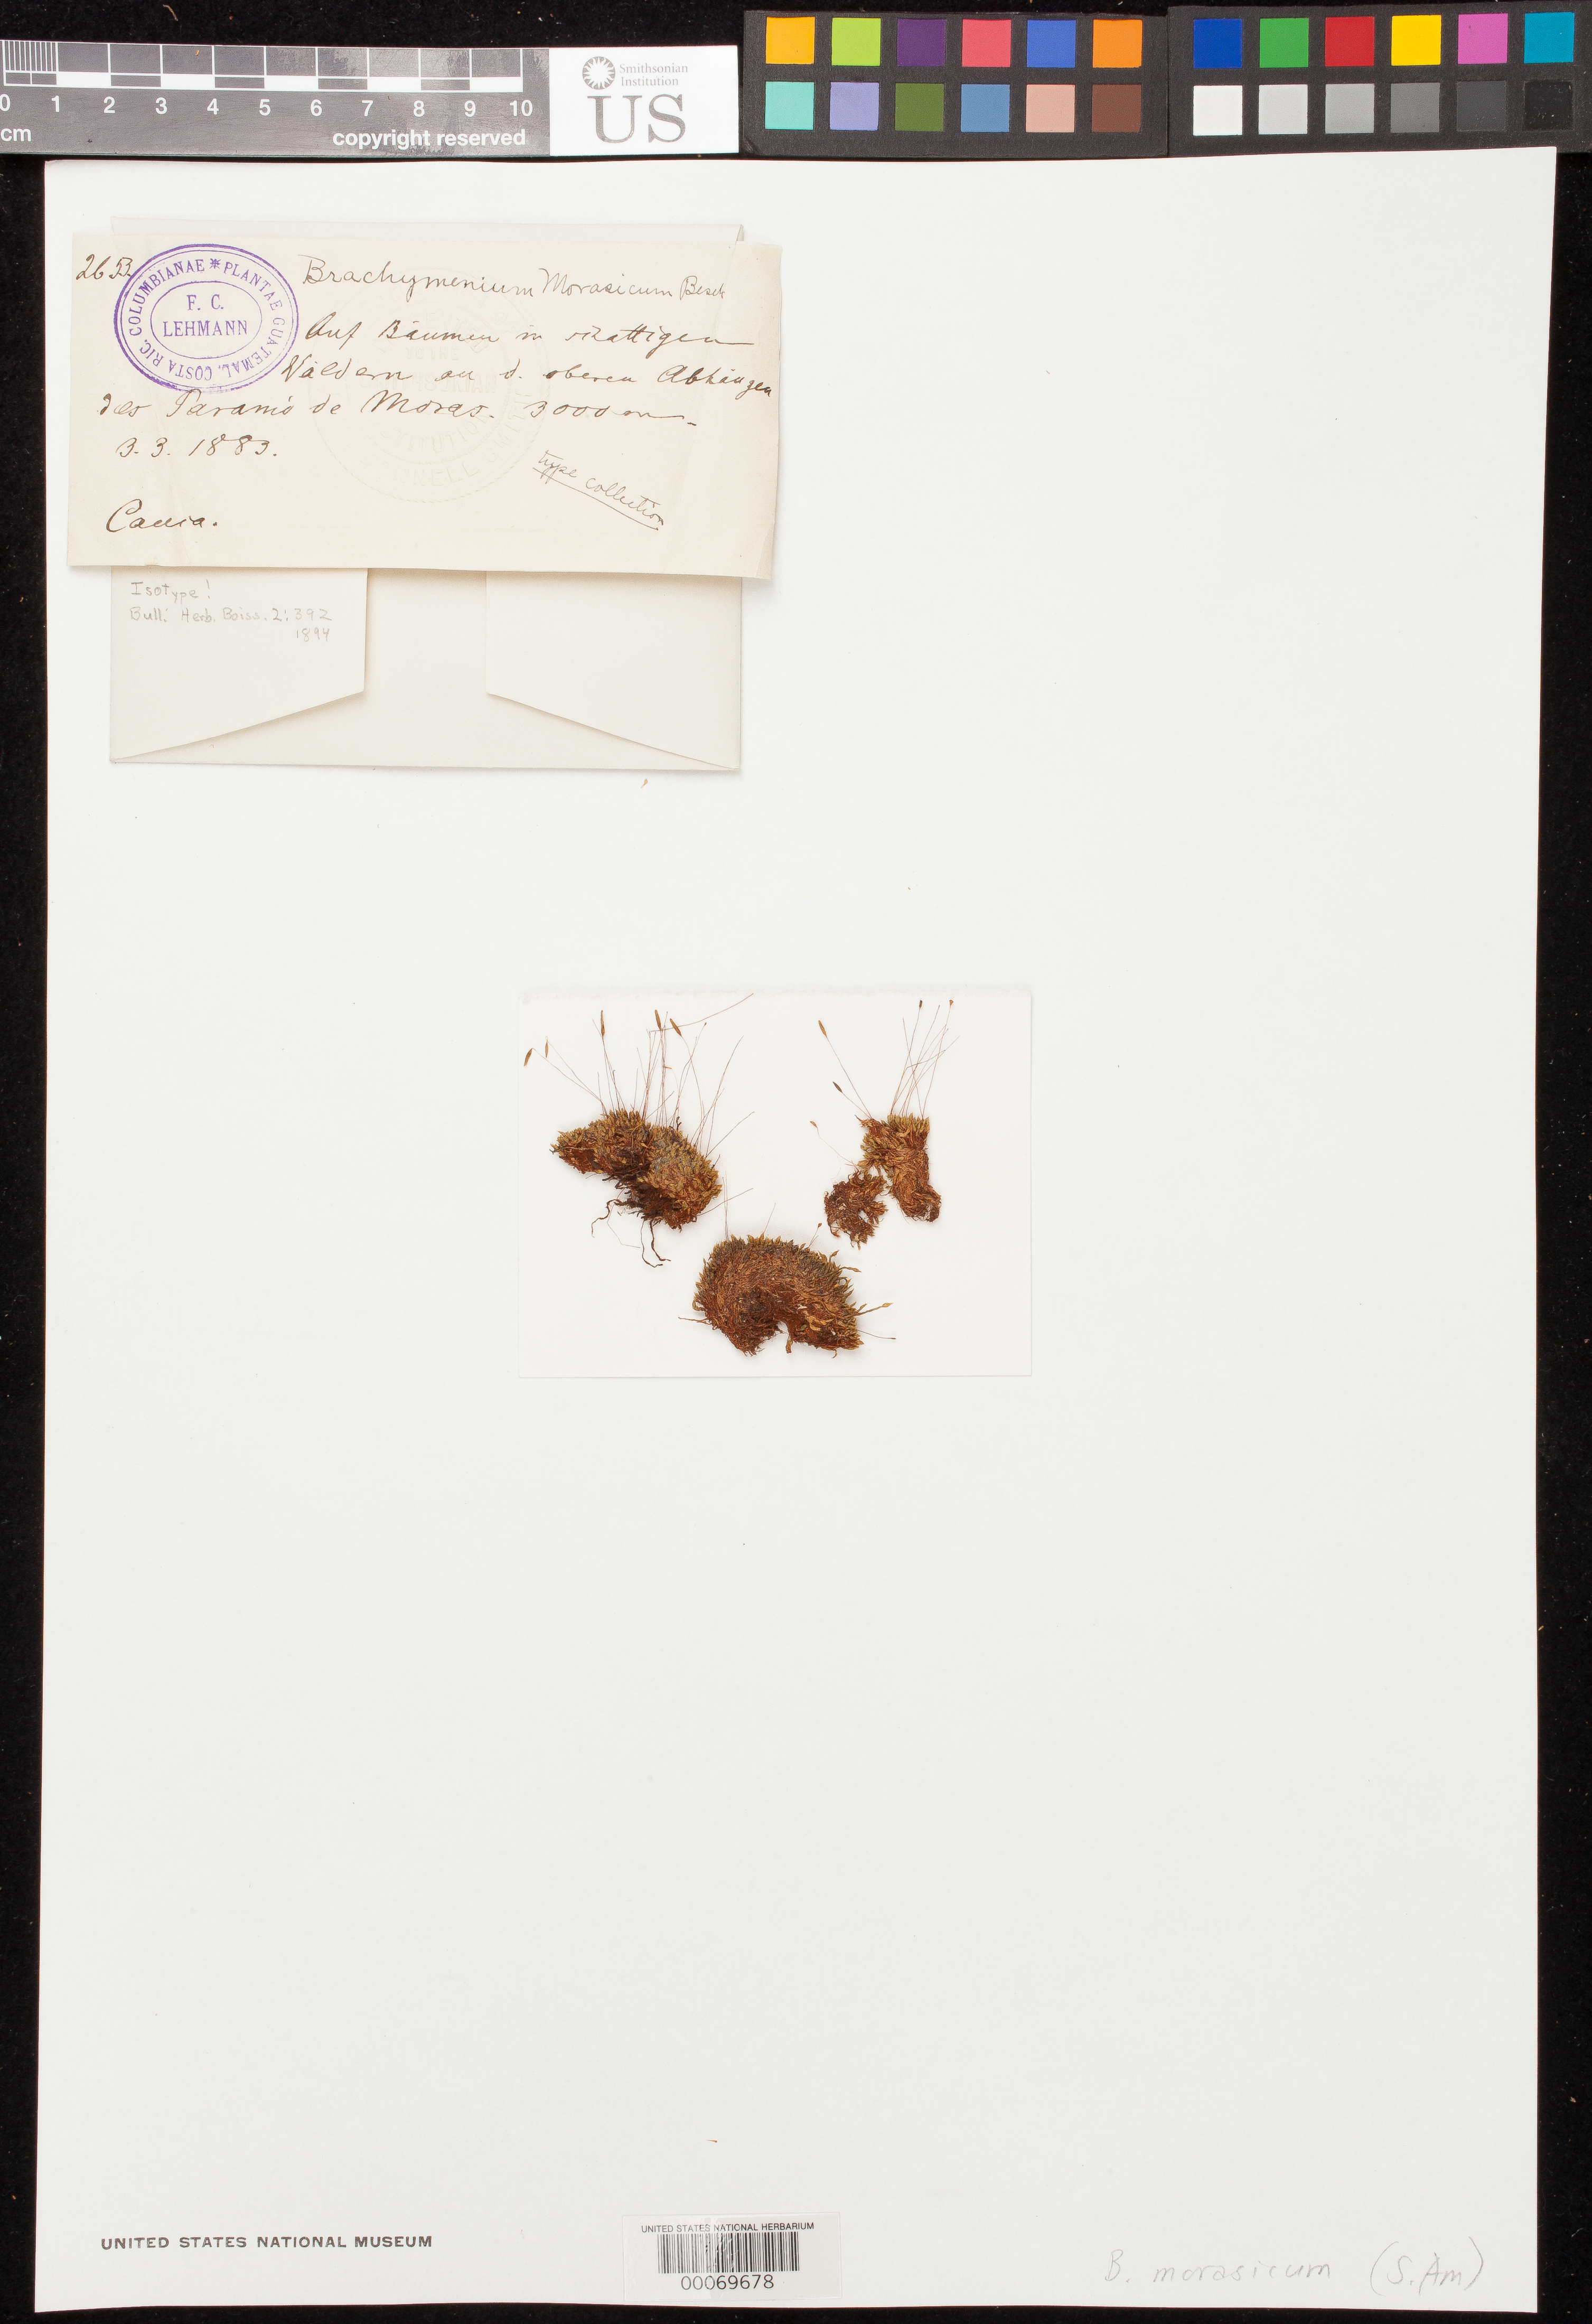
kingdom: Plantae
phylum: Bryophyta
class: Bryopsida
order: Bryales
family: Bryaceae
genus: Brachymenium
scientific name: Brachymenium morasicum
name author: Besch.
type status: Isotype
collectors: F. C. Lehmann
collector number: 2153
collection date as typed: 03 Mar 1883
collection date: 1883-03-03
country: Colombia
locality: Paramo de Moras.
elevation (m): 3000